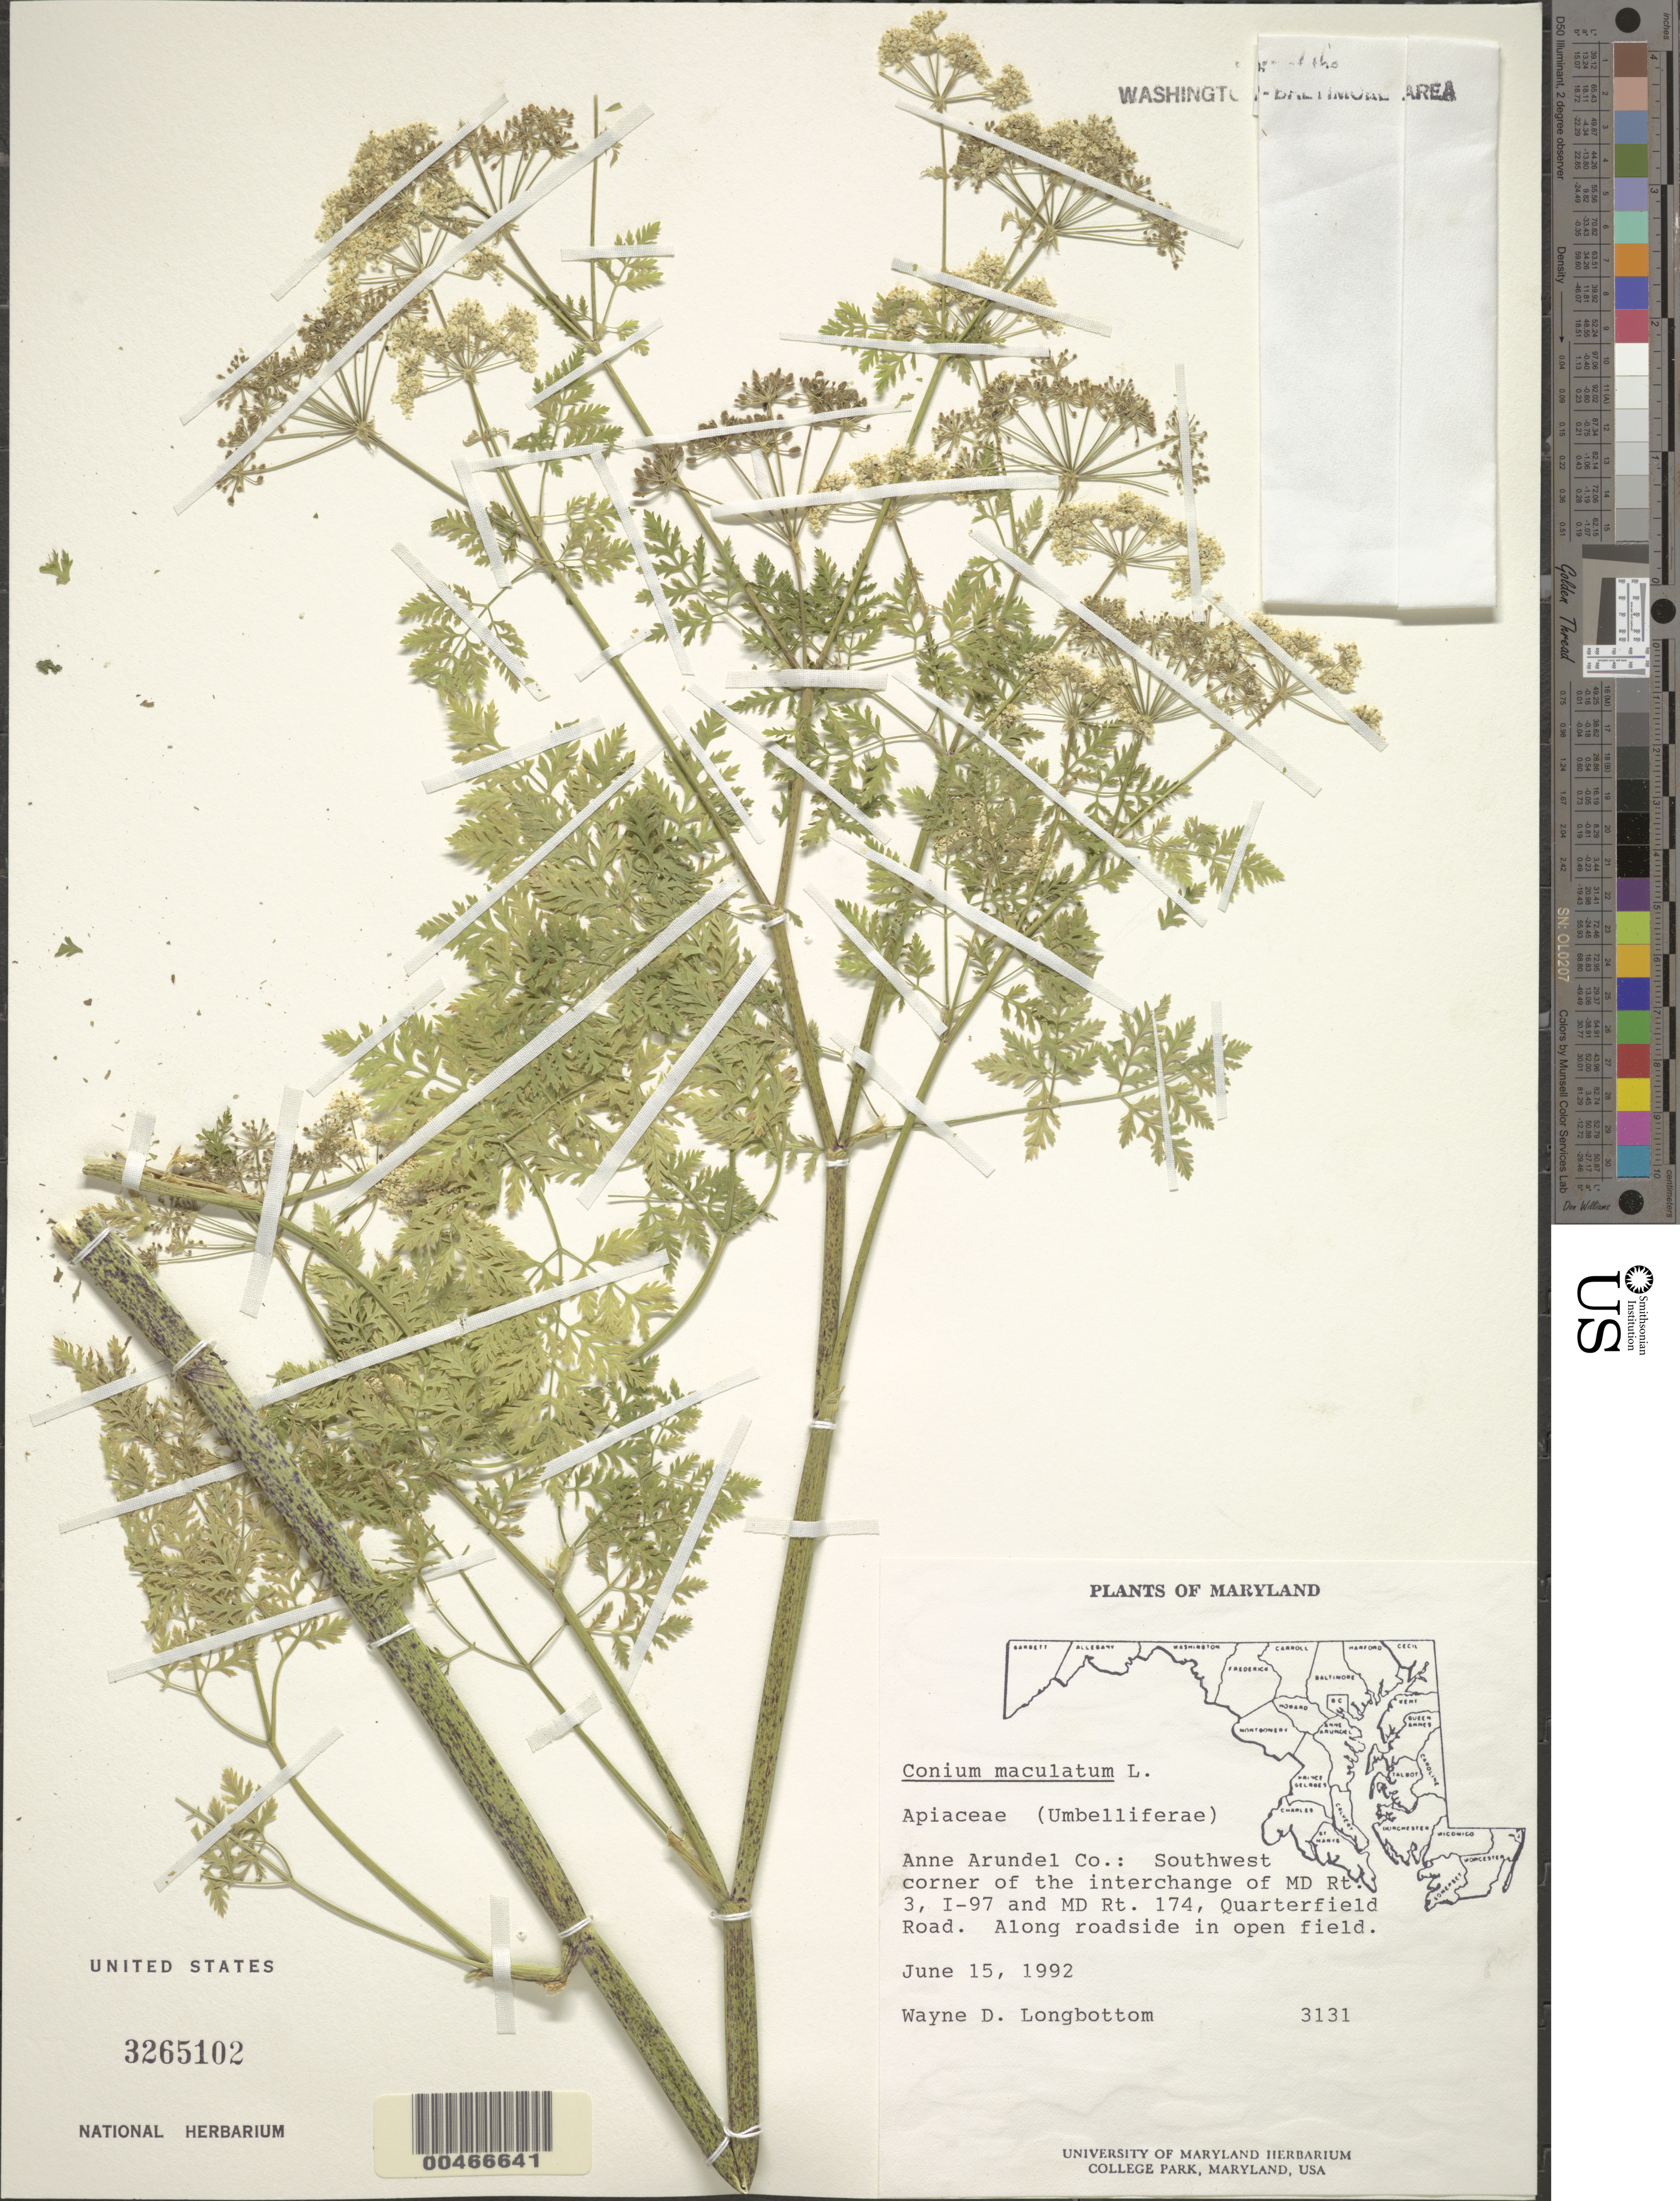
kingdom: Plantae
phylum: Tracheophyta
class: Magnoliopsida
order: Apiales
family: Apiaceae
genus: Conium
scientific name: Conium maculatum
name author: L.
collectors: W. D. Longbottom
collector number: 3131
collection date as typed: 15 Jun 1992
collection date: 1992-06-15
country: United States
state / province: Maryland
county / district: Anne Arundel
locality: SW corner of Interchange of MD Rt. 3 and I-97 and MD Rt. 174, Quarterfield Road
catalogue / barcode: US 3265102